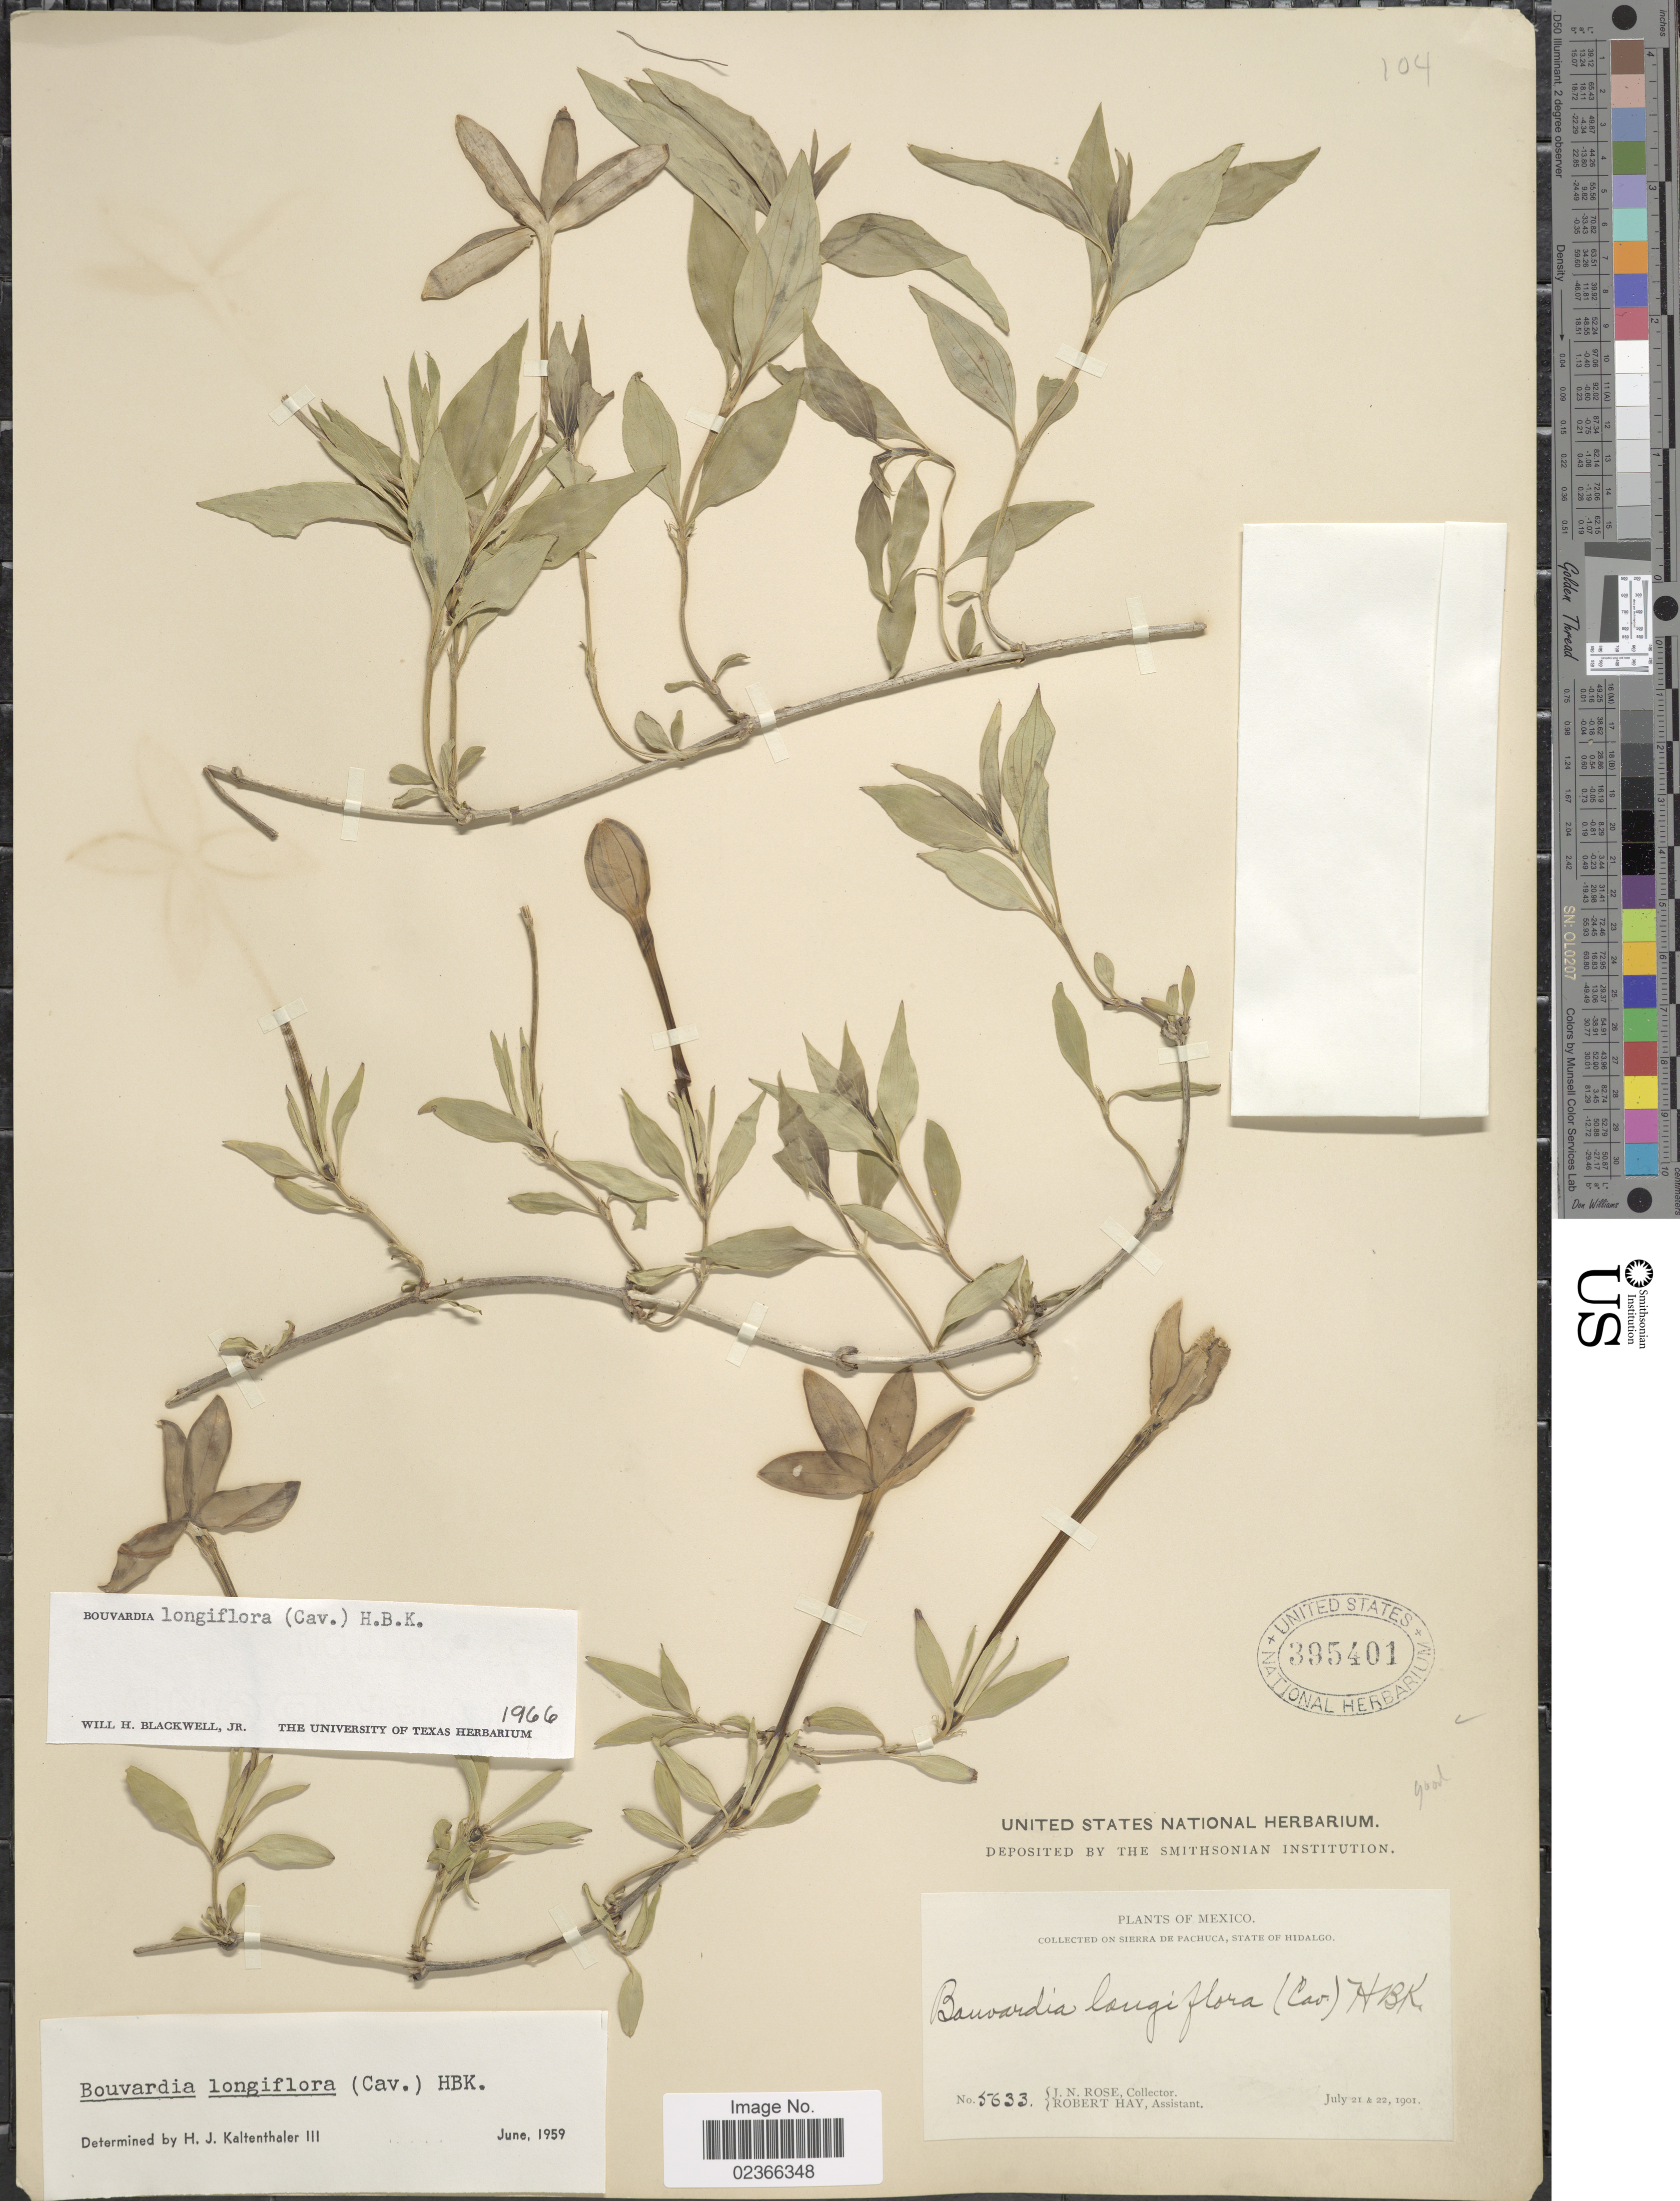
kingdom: Plantae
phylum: Tracheophyta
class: Magnoliopsida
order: Gentianales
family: Rubiaceae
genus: Bouvardia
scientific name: Bouvardia longiflora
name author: (Cav.) Kunth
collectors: J. N. Rose & R. H. Hay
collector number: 5633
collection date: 1901-07-21/1901-07-22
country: Mexico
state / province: Hidalgo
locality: On Sierra de Pachuca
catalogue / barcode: US 395401